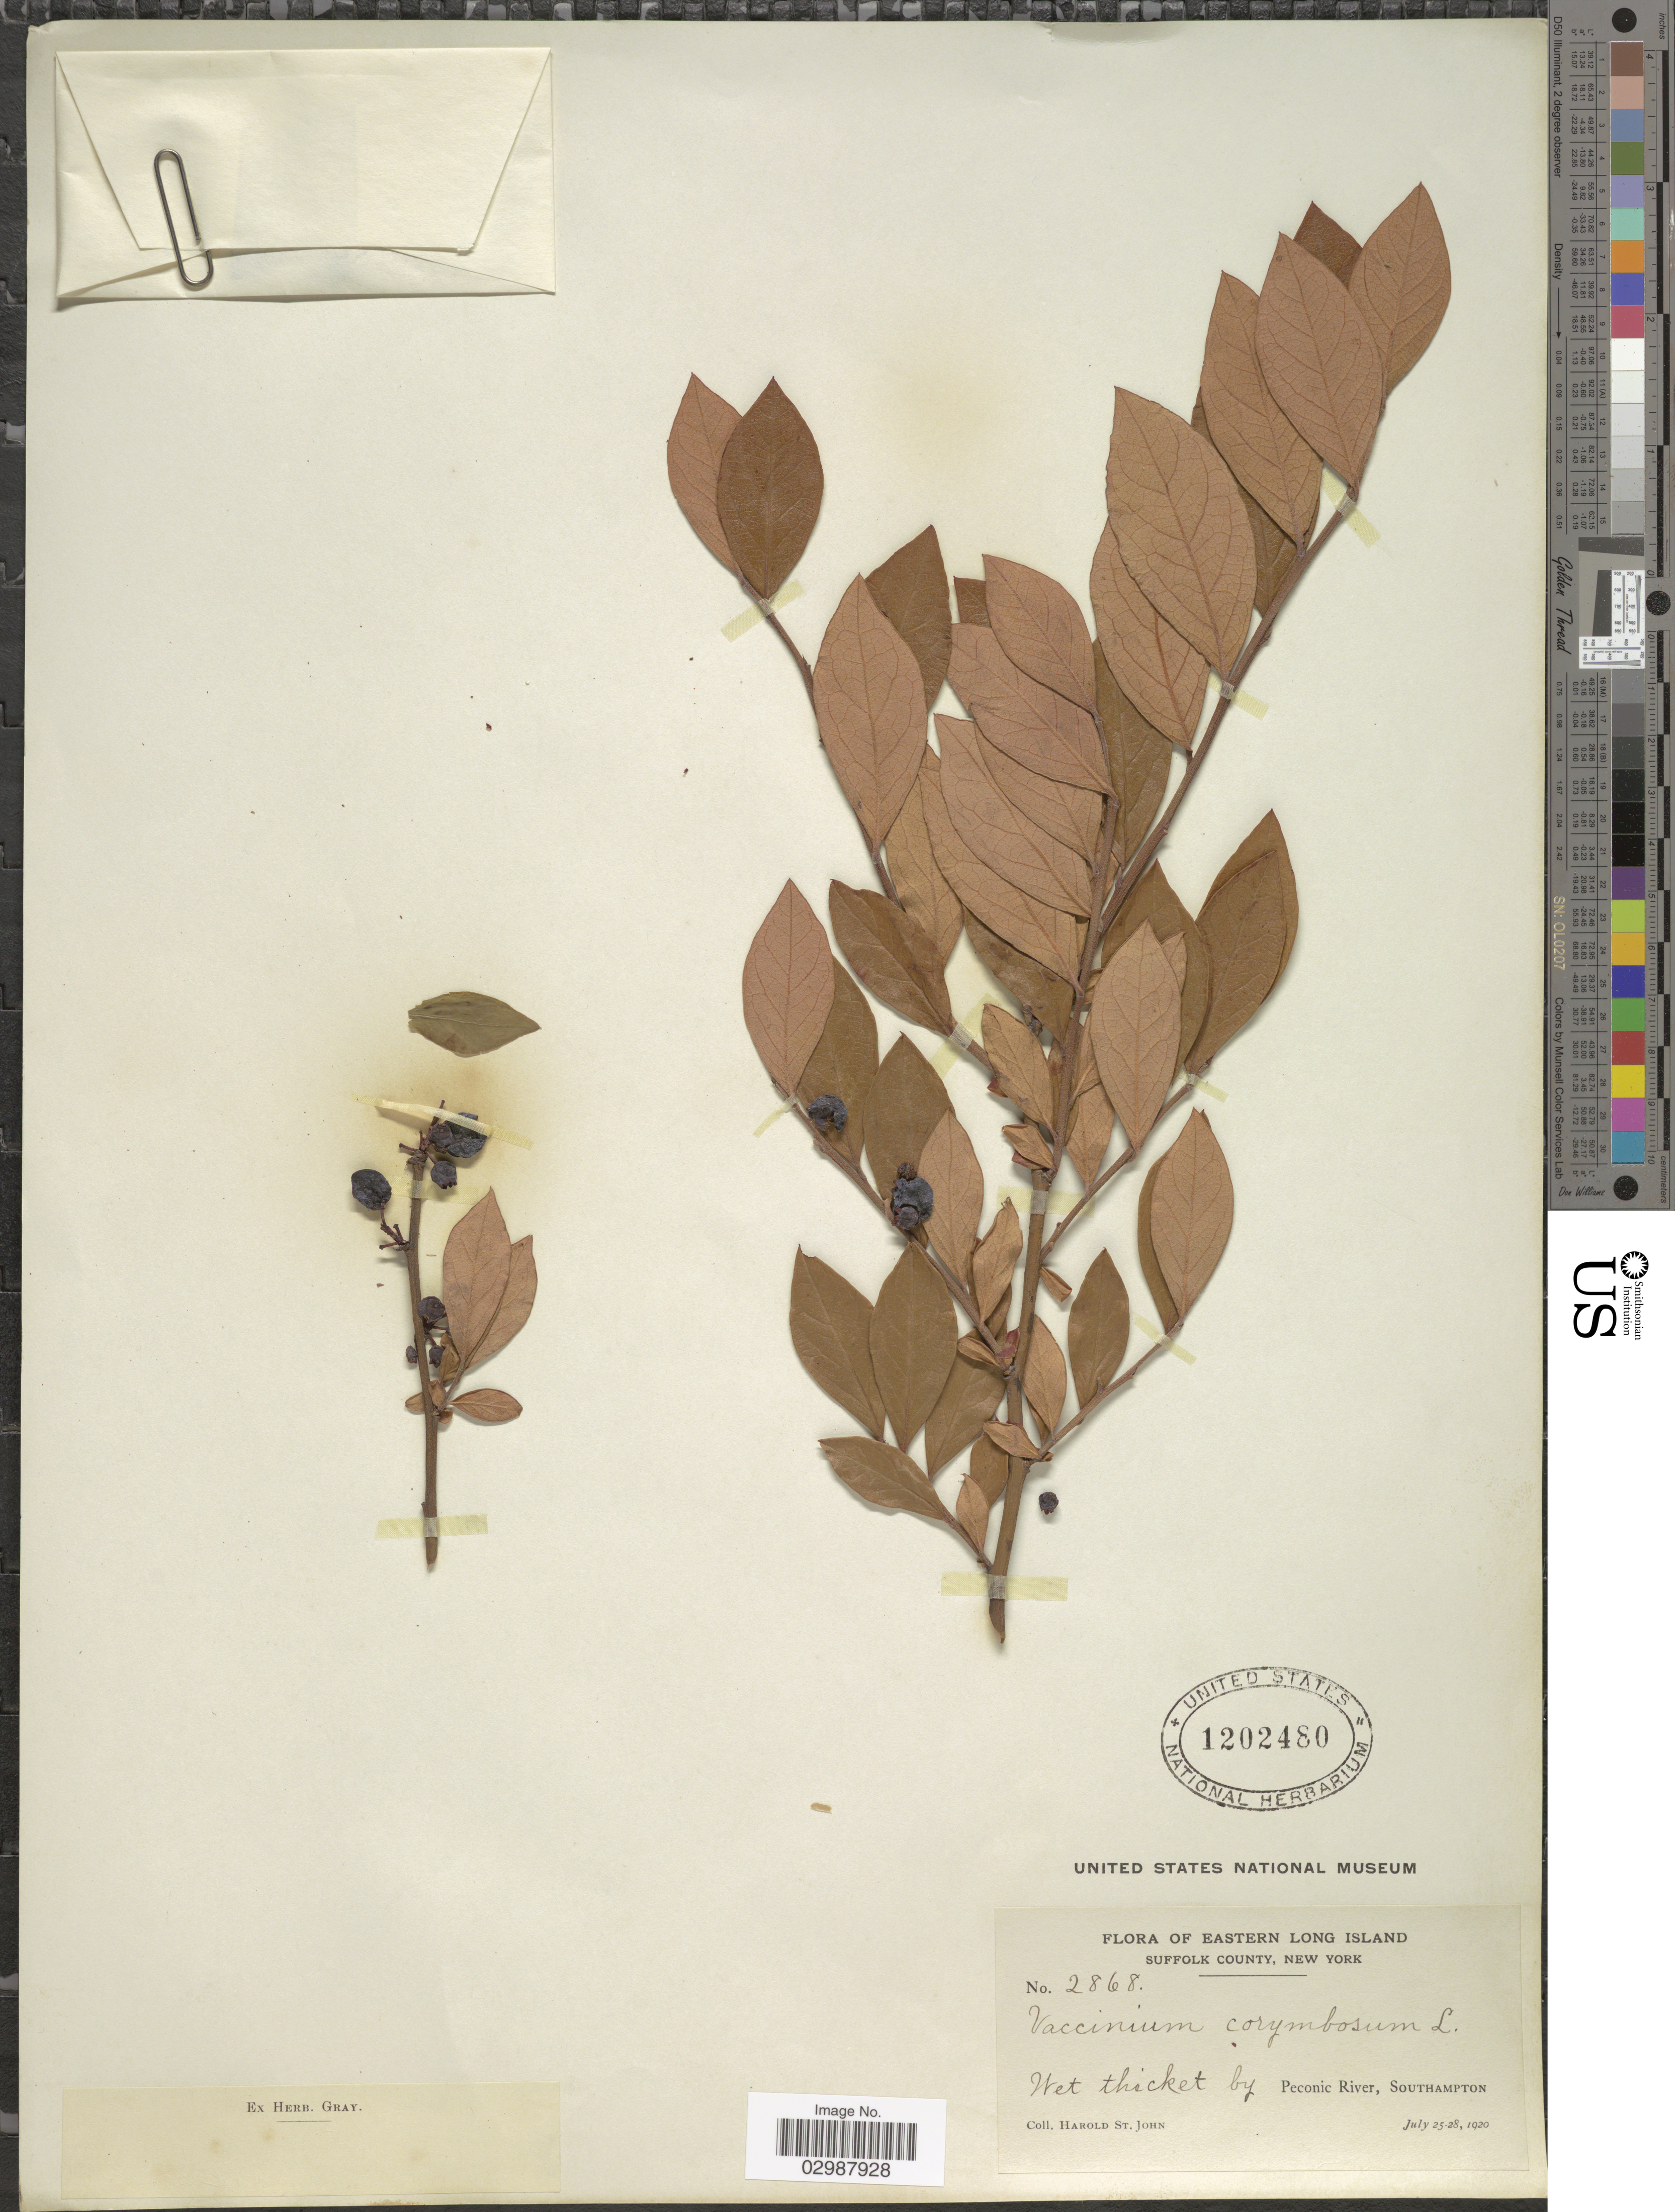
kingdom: Plantae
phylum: Tracheophyta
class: Magnoliopsida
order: Ericales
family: Ericaceae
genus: Vaccinium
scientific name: Vaccinium corymbosum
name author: L.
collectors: H. St. John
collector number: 2868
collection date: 1920-07-25/1920-07-28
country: United States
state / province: New York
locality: Eastern Long Island. Suffolk County. Wet thicket by Peconic River, Southampton.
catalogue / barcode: US 1202480